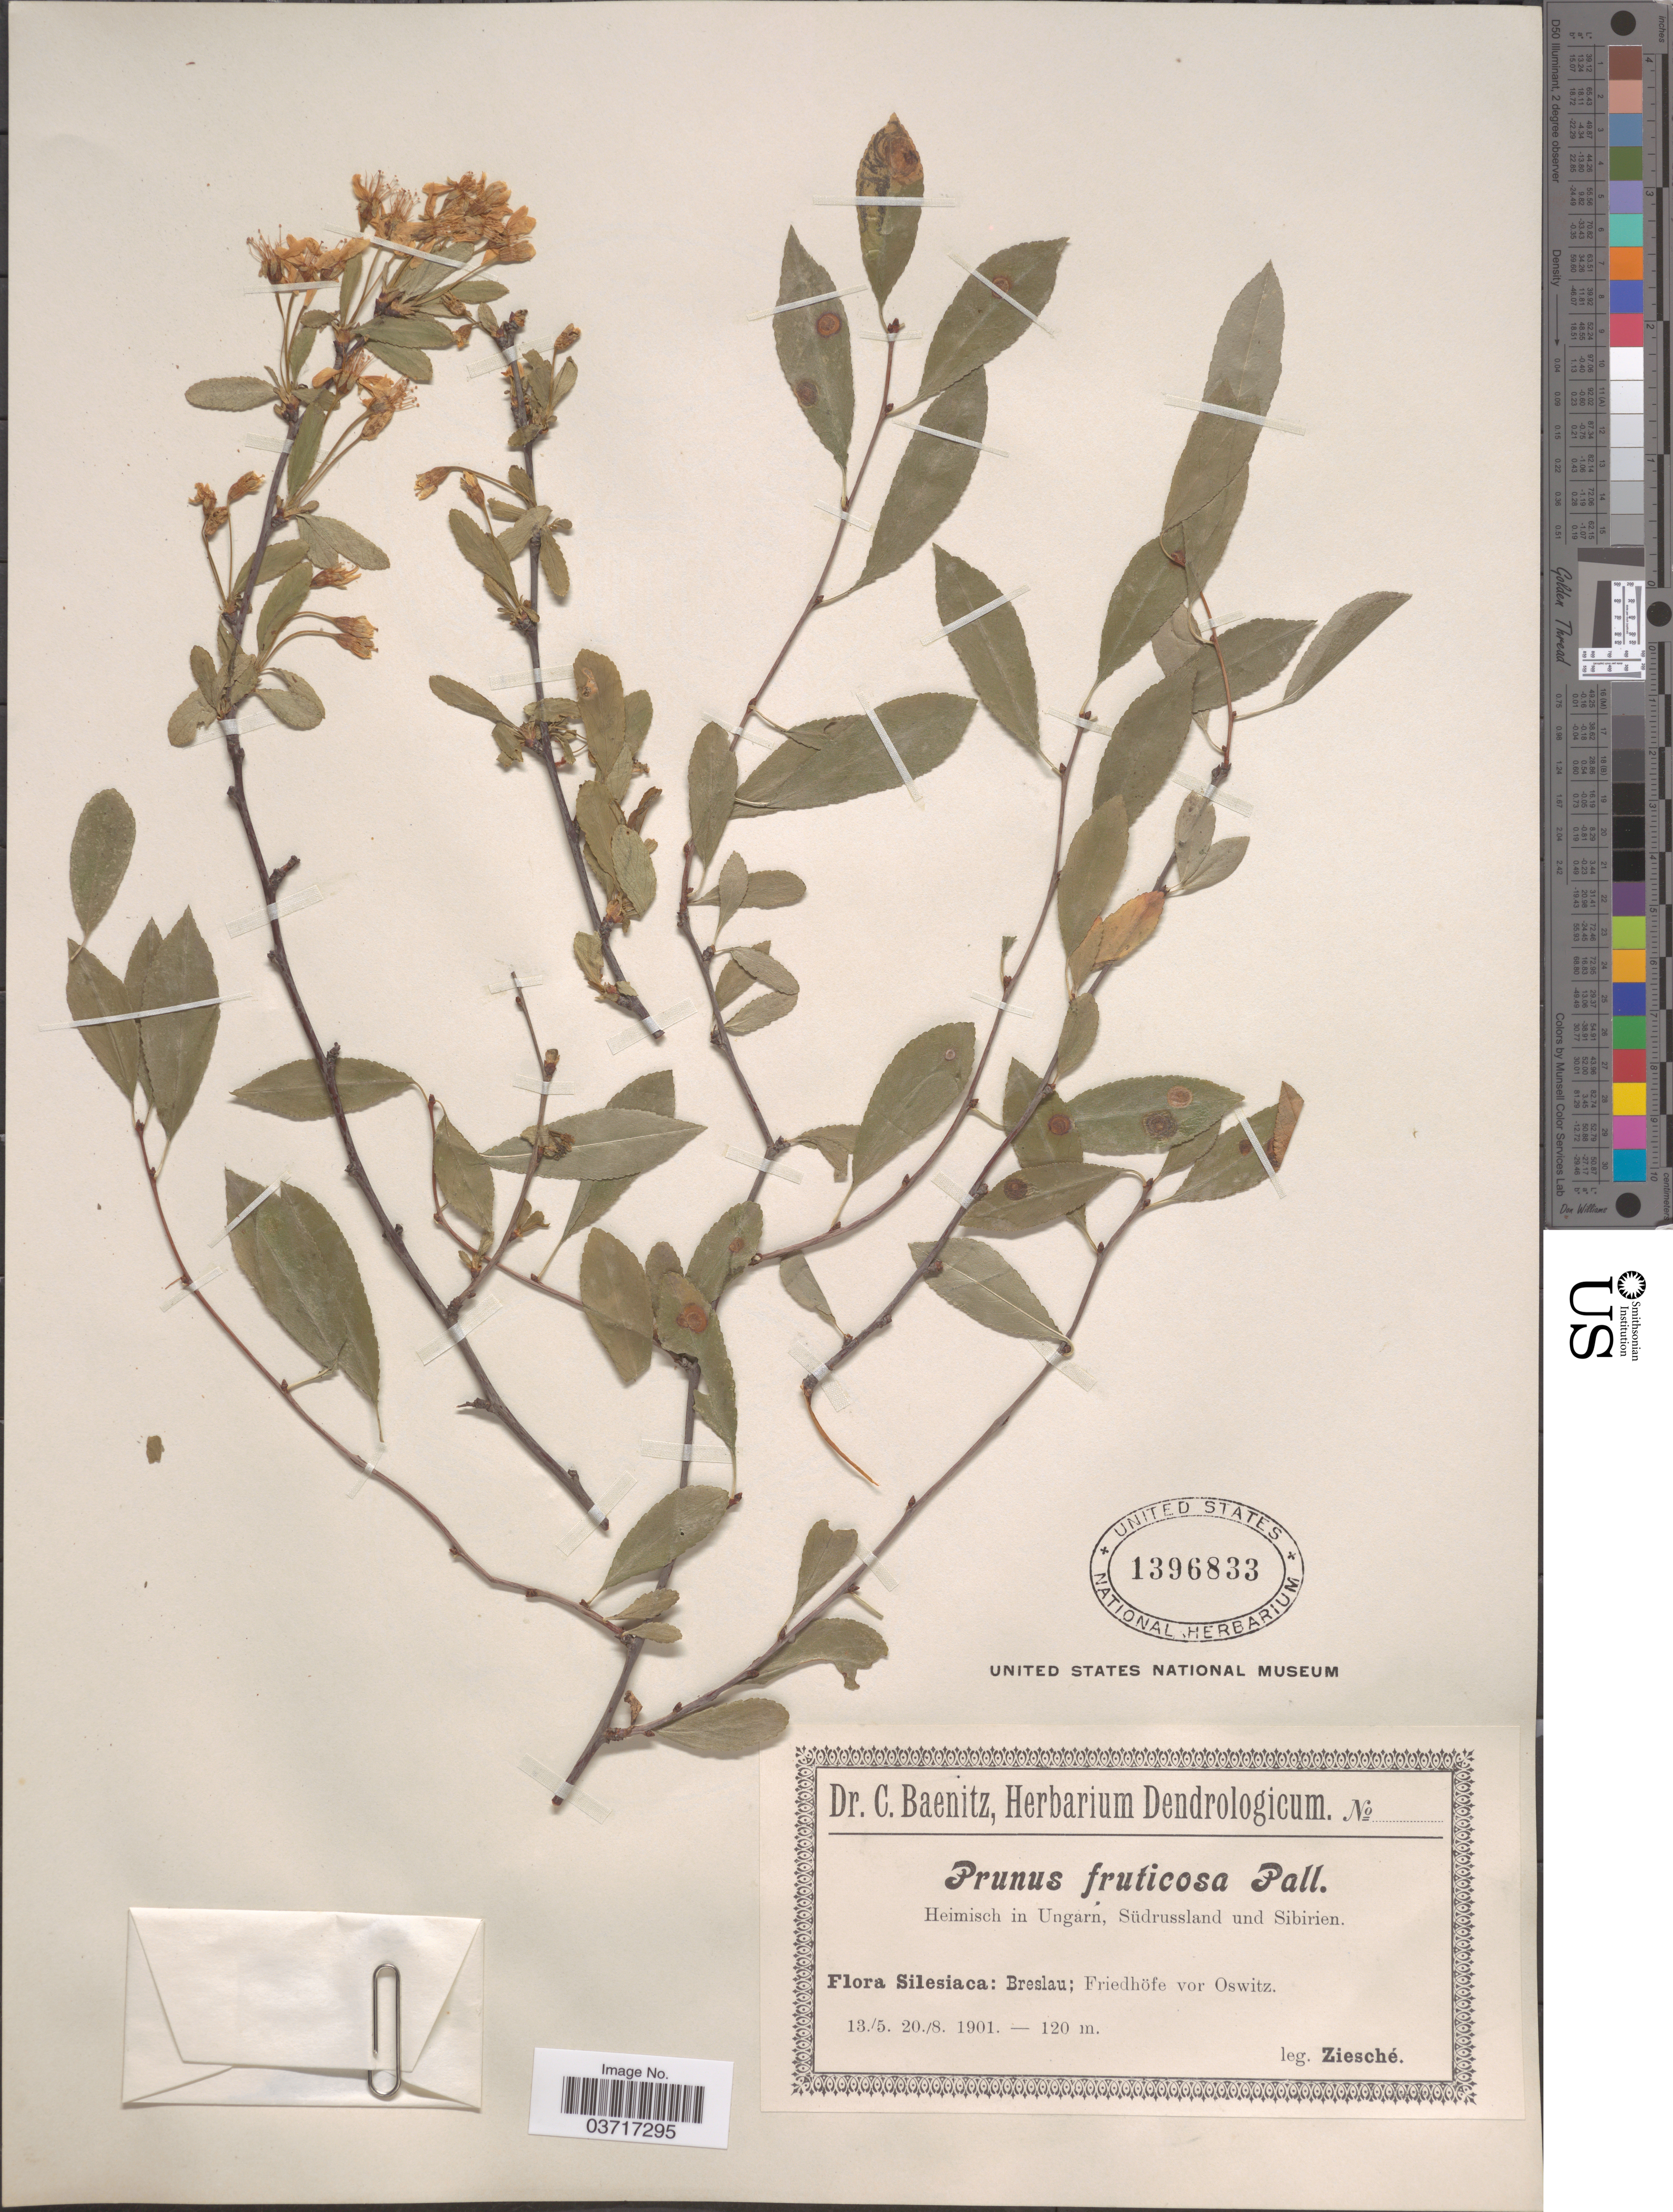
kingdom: Plantae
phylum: Tracheophyta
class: Magnoliopsida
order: Rosales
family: Rosaceae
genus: Prunus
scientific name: Prunus fruticosa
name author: Pall.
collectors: Ziesché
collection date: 1901-05-13/1901-08-20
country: Poland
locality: Silesiaca: Breslau; Friedhöfe vor Oswitz.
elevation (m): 120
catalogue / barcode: US 1396833